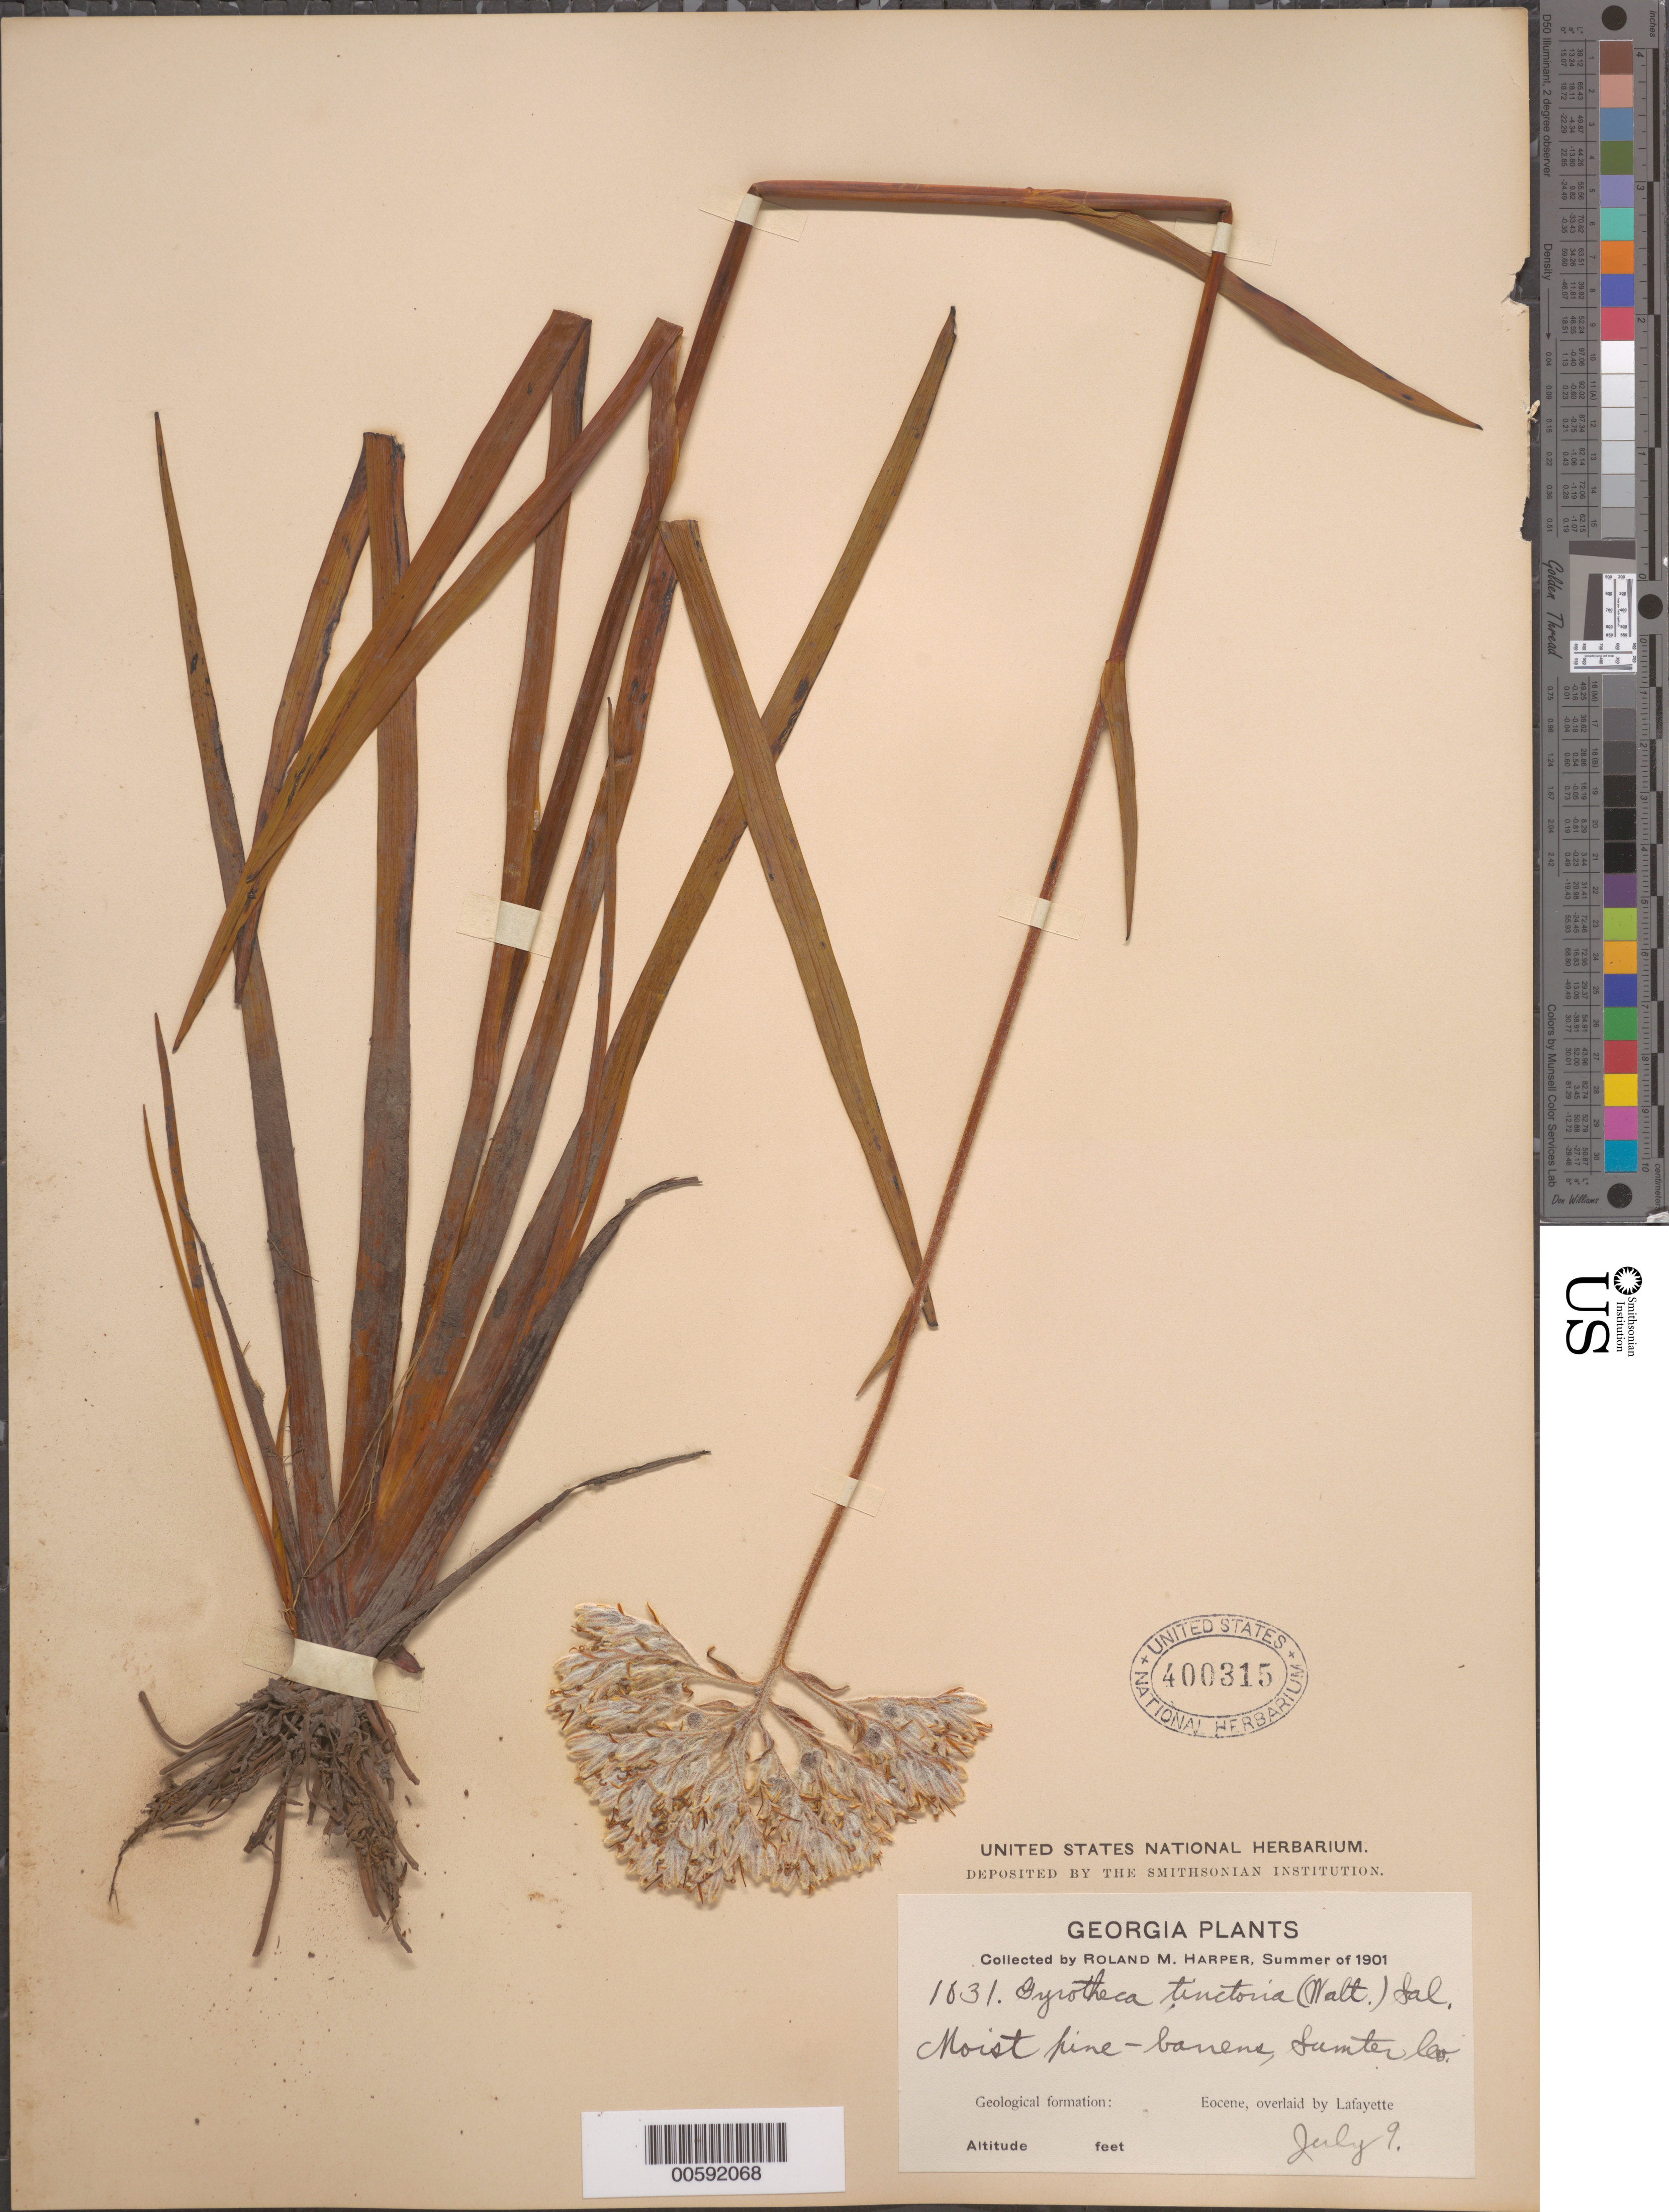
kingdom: Plantae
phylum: Tracheophyta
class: Liliopsida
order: Commelinales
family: Haemodoraceae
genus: Lachnanthes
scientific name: Lachnanthes tinctoria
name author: (Walter ex J.F. Gmel.) Elliott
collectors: R. M. Harper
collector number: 1031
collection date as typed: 09 Jul 1901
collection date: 1901-07-09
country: United States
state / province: Georgia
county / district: Sumter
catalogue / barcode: US 400315